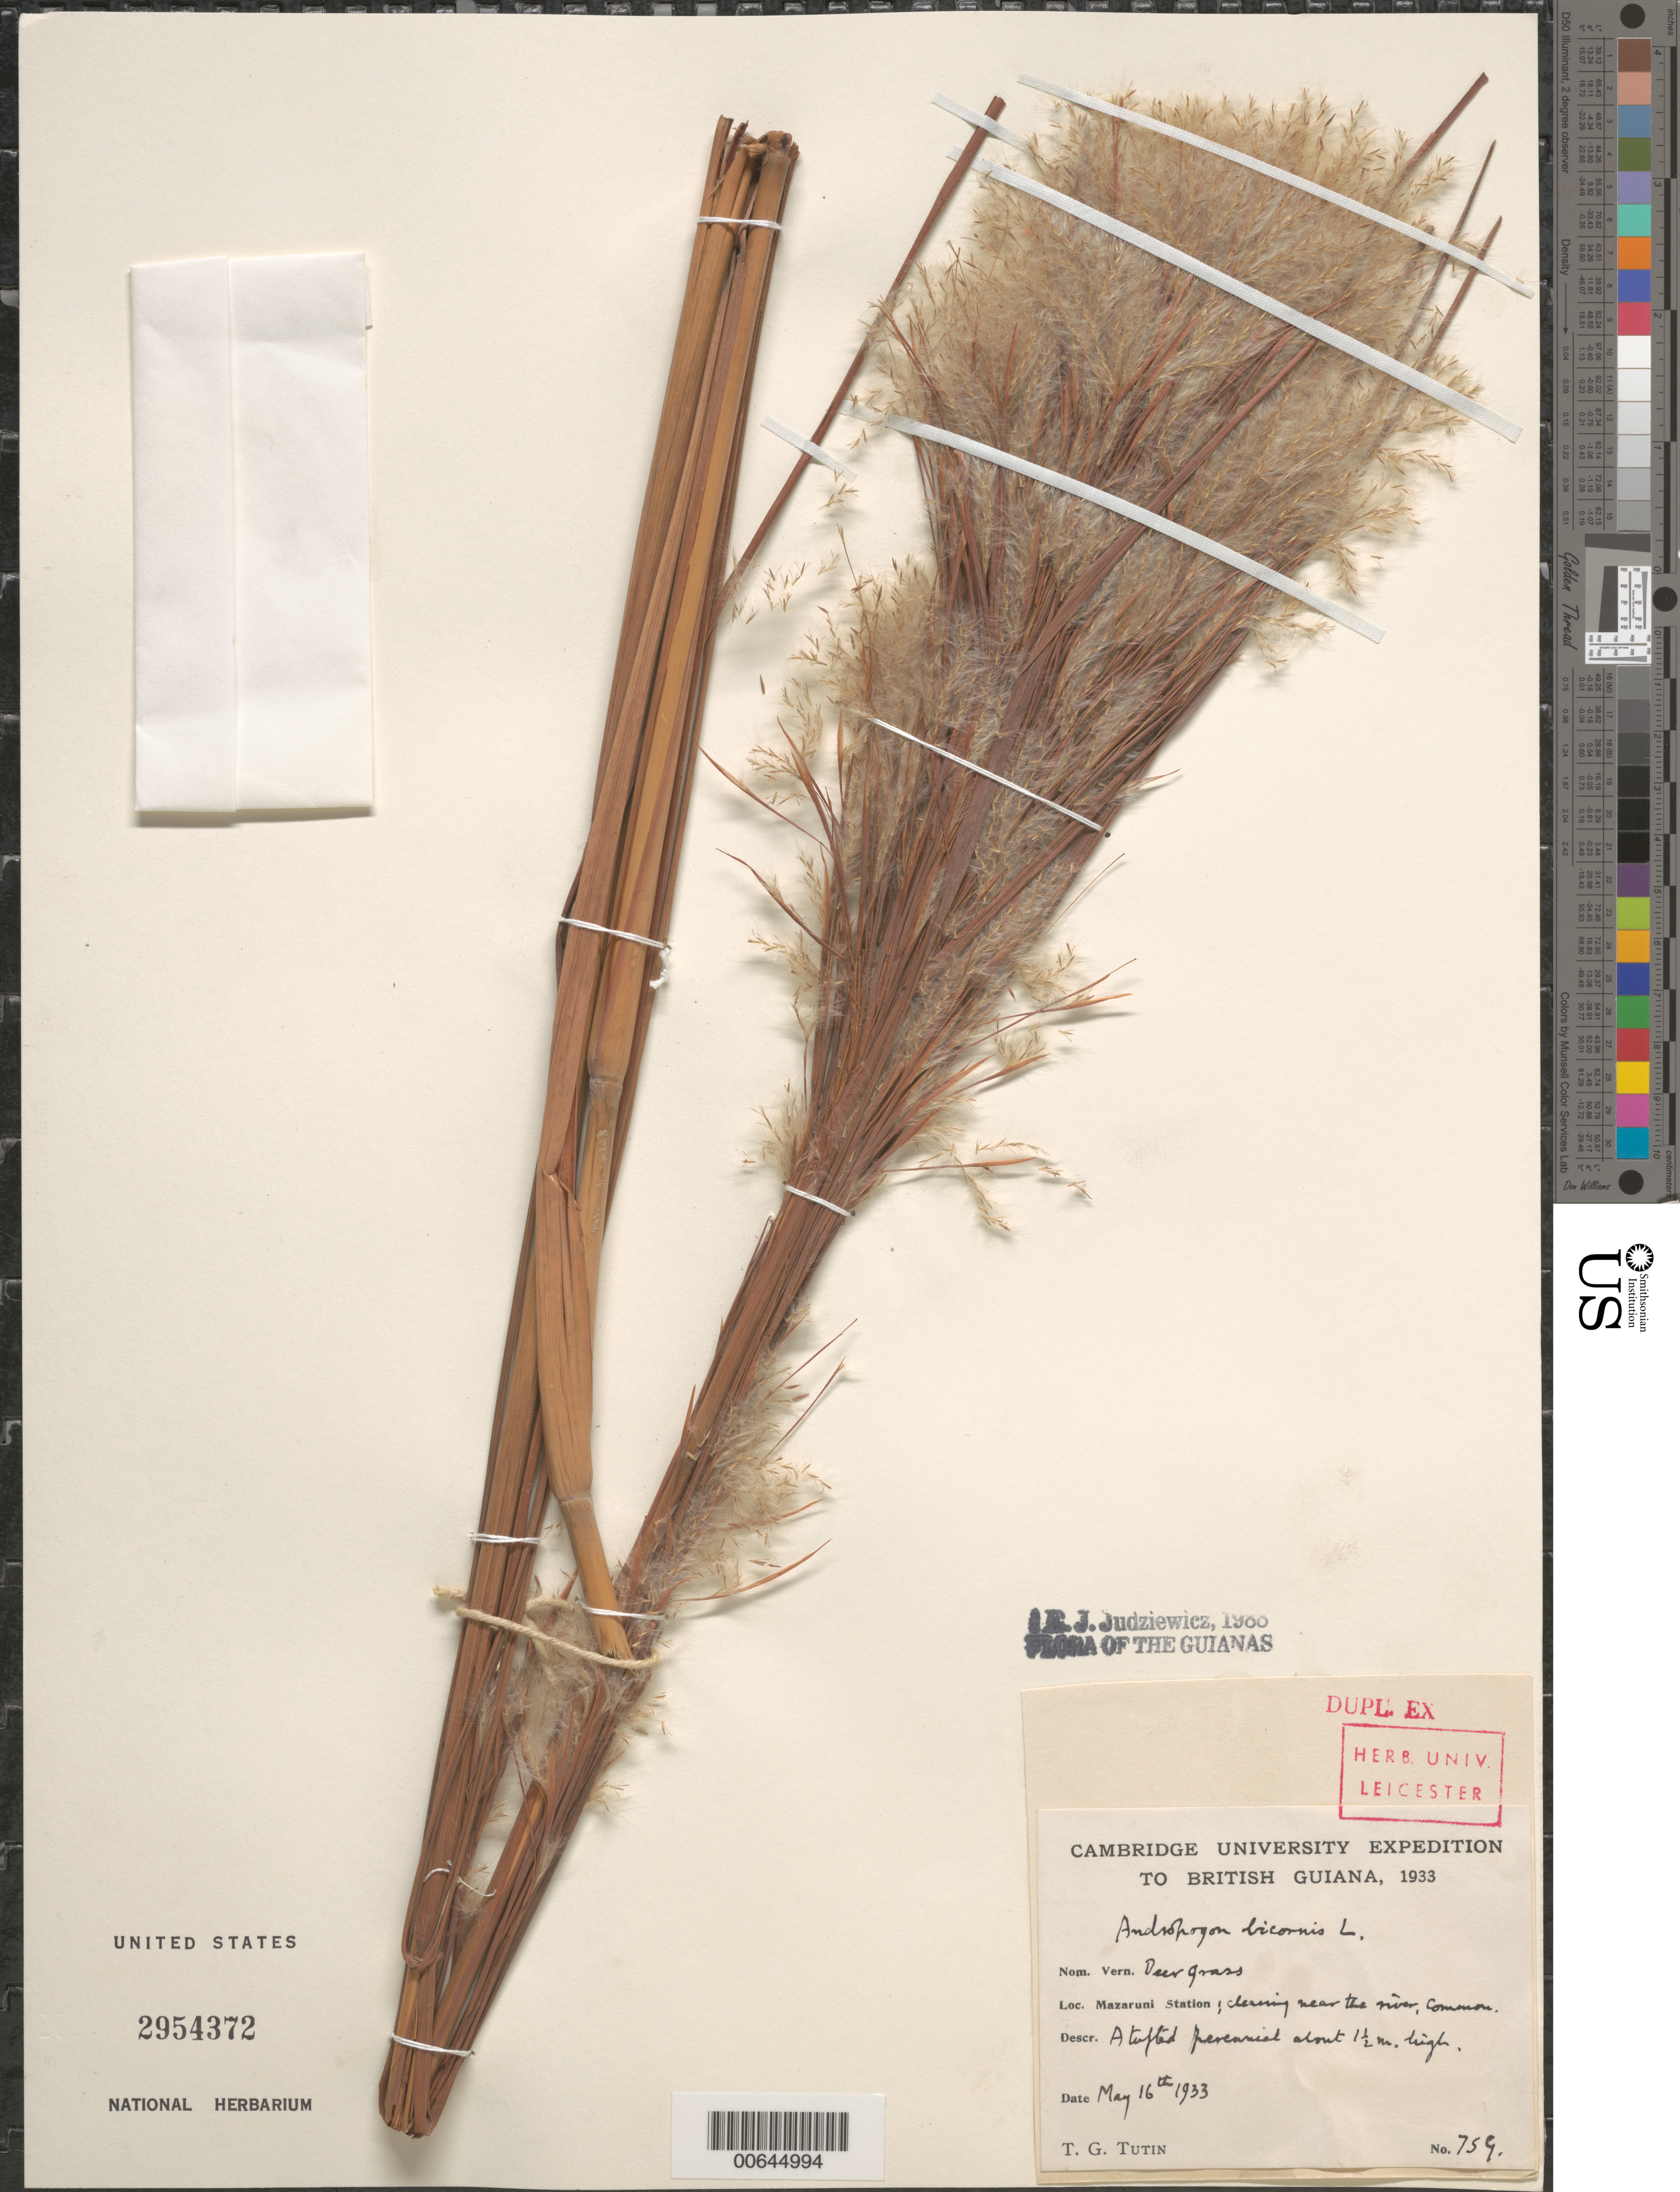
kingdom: Plantae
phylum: Tracheophyta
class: Liliopsida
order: Poales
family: Poaceae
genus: Andropogon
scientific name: Andropogon bicornis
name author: L.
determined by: Judziewicz, E. J.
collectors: T. G. Tutin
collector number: G 75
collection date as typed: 16-May-33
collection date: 1933-05-16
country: Guyana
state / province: Cuyuni-Mazaruni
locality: Mazaruni Station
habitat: Clearing near river.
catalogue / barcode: US 2954372